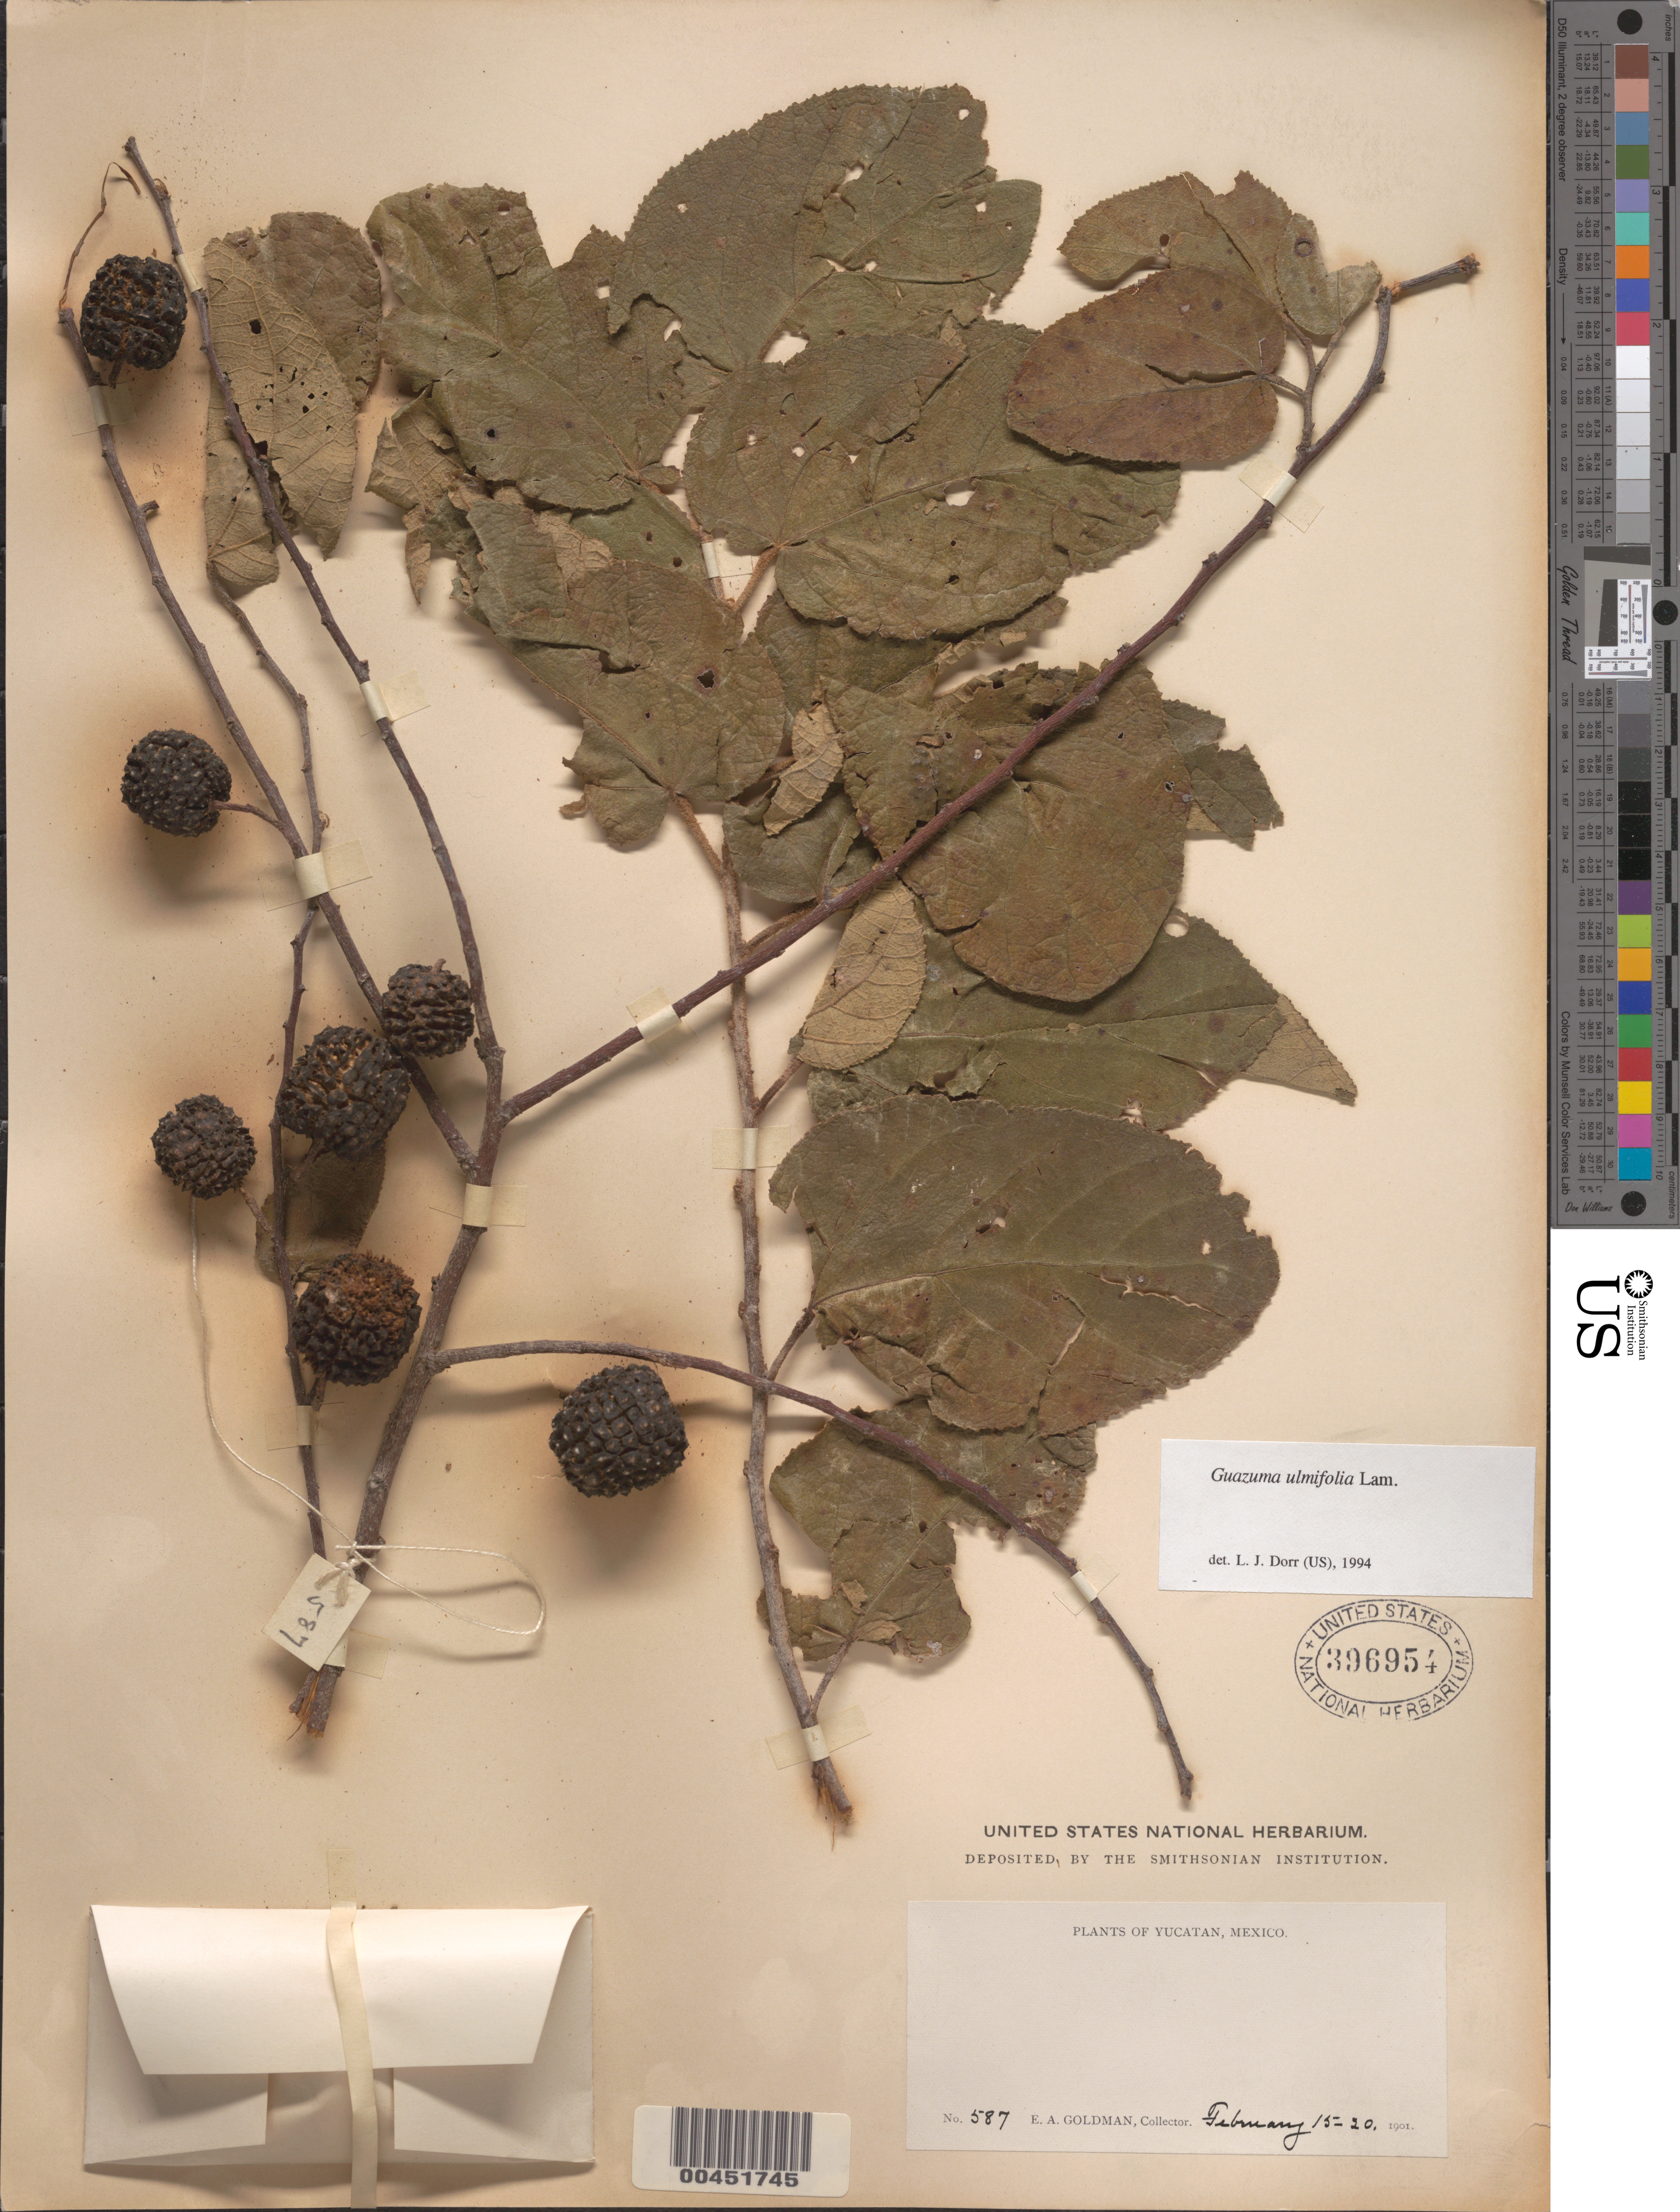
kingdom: Plantae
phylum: Tracheophyta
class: Magnoliopsida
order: Malvales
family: Malvaceae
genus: Guazuma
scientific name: Guazuma ulmifolia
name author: Lam.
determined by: Dorr, L. J., (BOT), Smithsonian Institution - National Museum of Natural History (UNITED STATES)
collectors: E. A. Goldman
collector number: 587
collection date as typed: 15 Feb 1901 to 20 Feb 1901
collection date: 1901-02-15/1901-02-20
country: Mexico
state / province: Yucatán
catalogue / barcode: US 396954